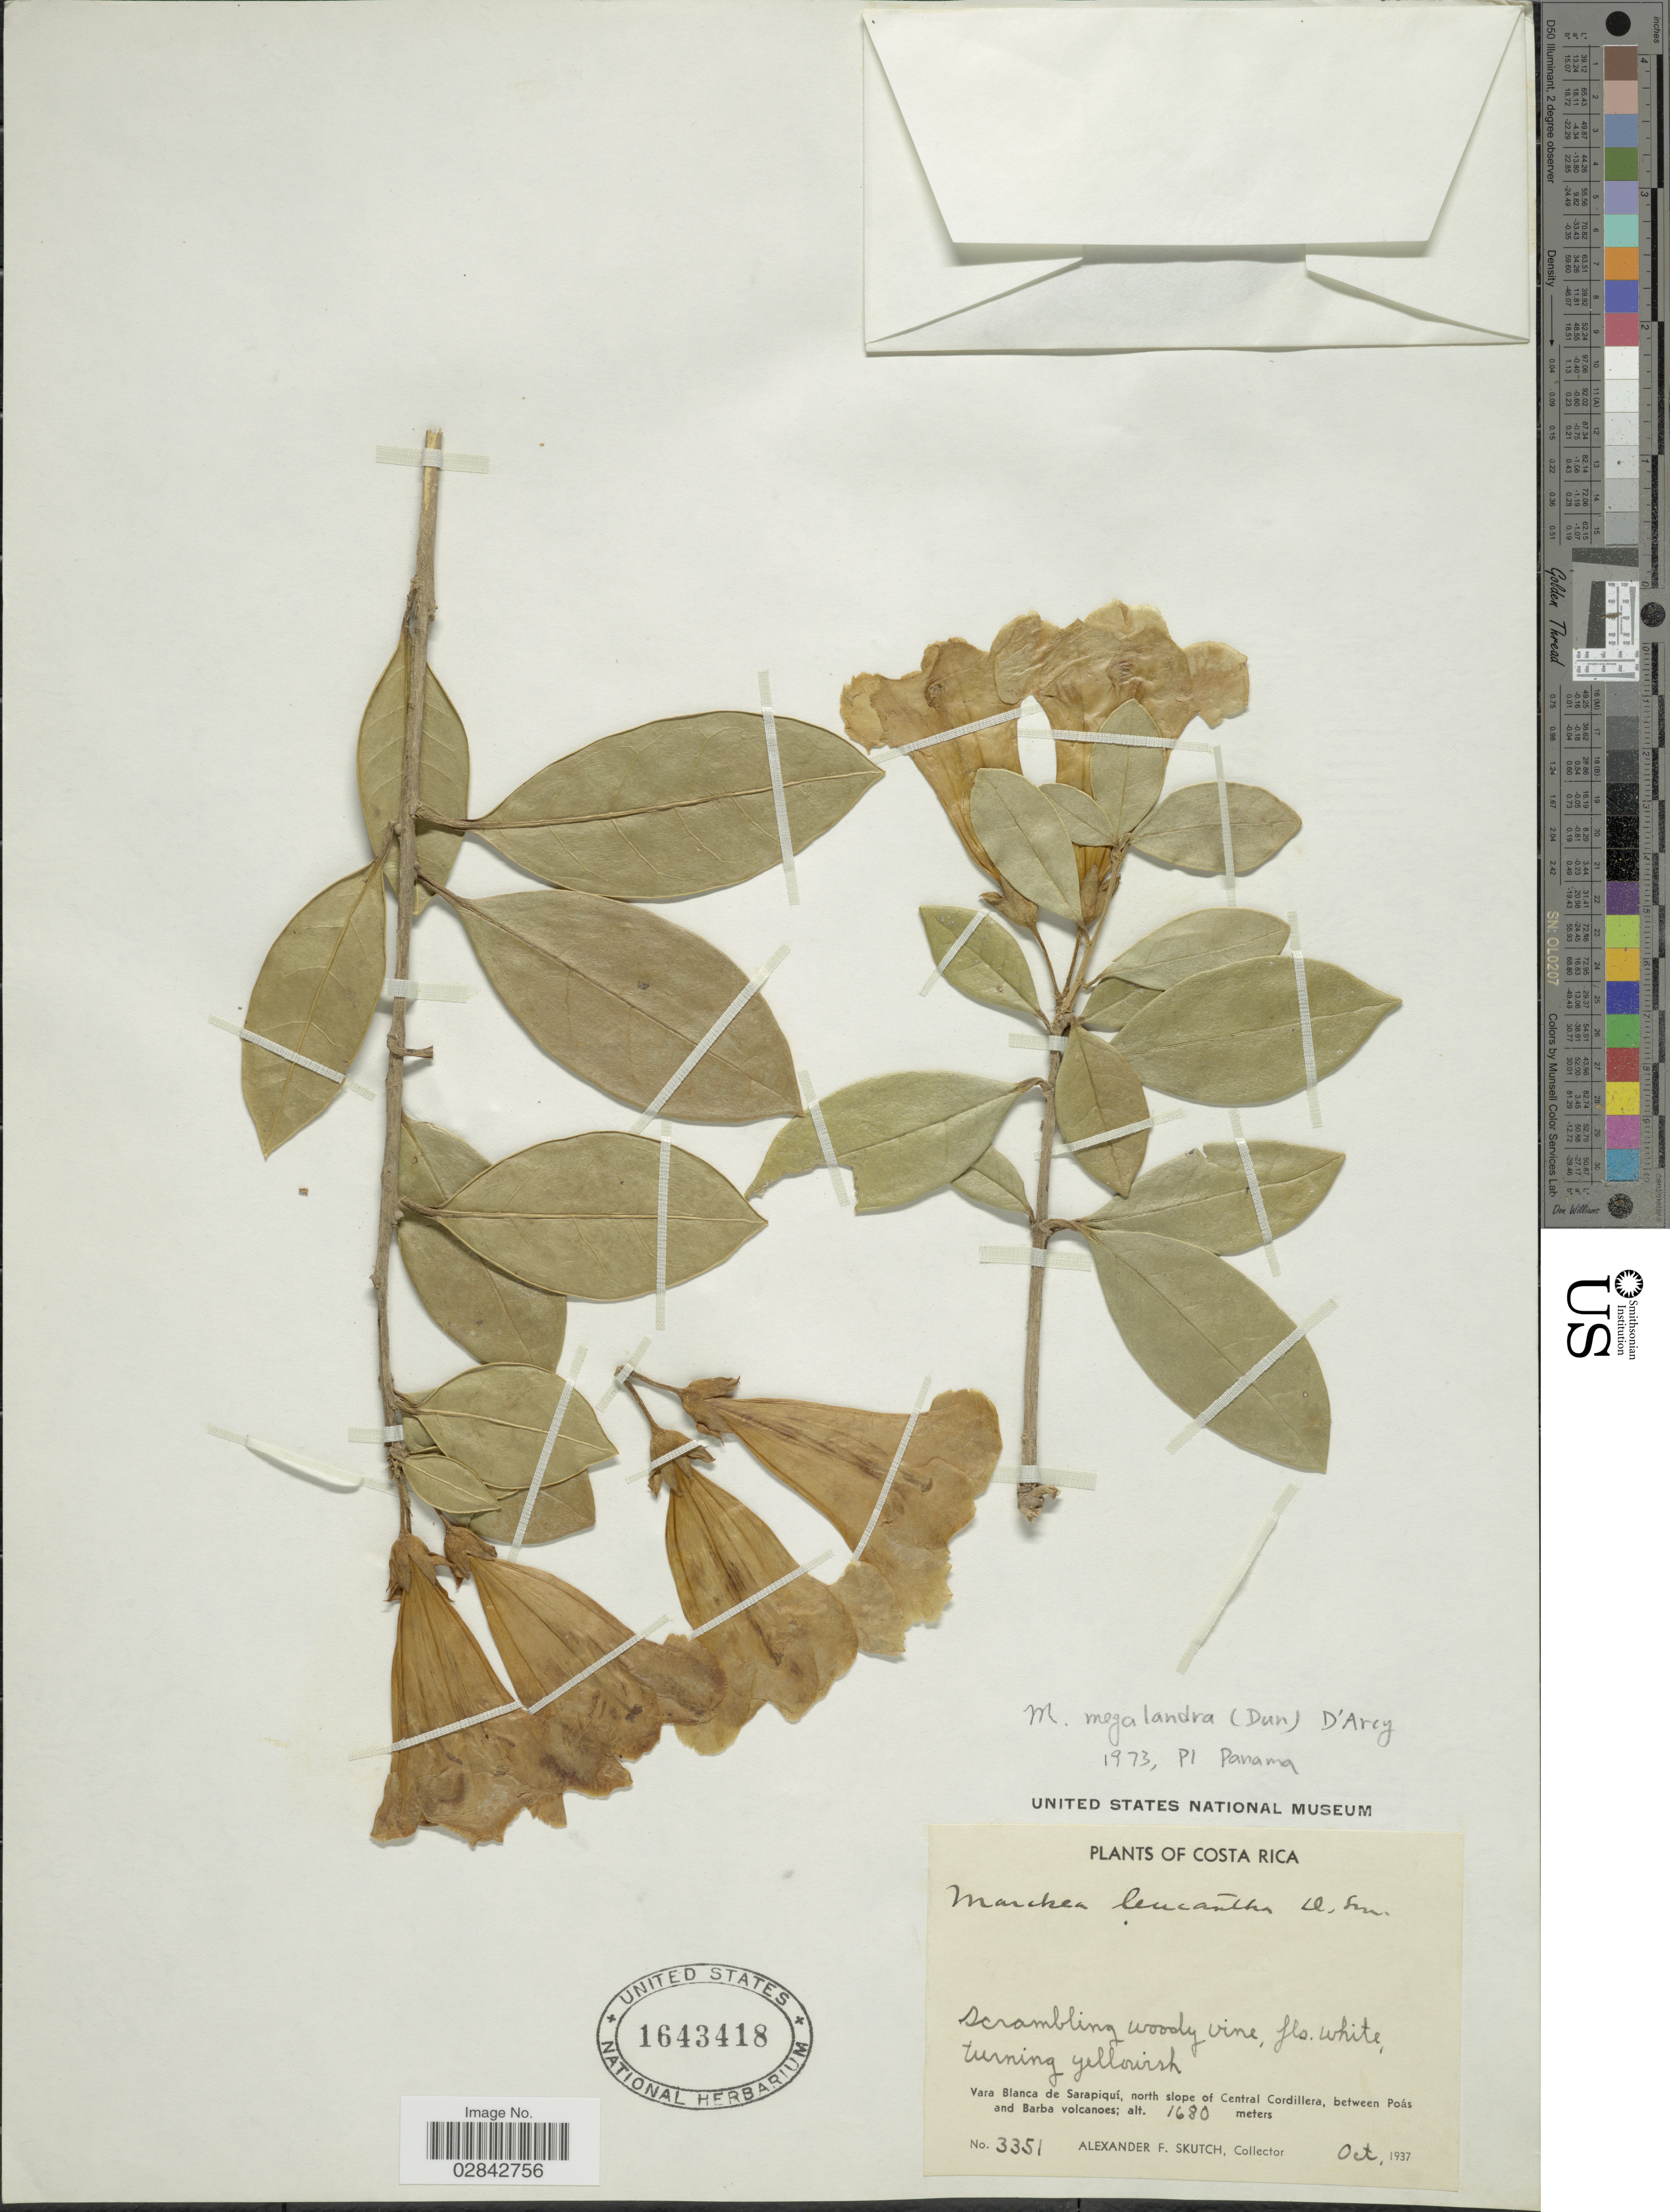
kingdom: Plantae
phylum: Tracheophyta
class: Magnoliopsida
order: Solanales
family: Solanaceae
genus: Markea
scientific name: Markea megalandra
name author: (Dunal) D'Arcy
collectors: A. F. Skutch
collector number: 3351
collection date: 1937-10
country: Costa Rica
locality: Vara Blanca de Sarapiquí, north slope of Central Cordillera, between Poás and Barba volcanoes.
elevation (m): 1680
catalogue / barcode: US 1643418